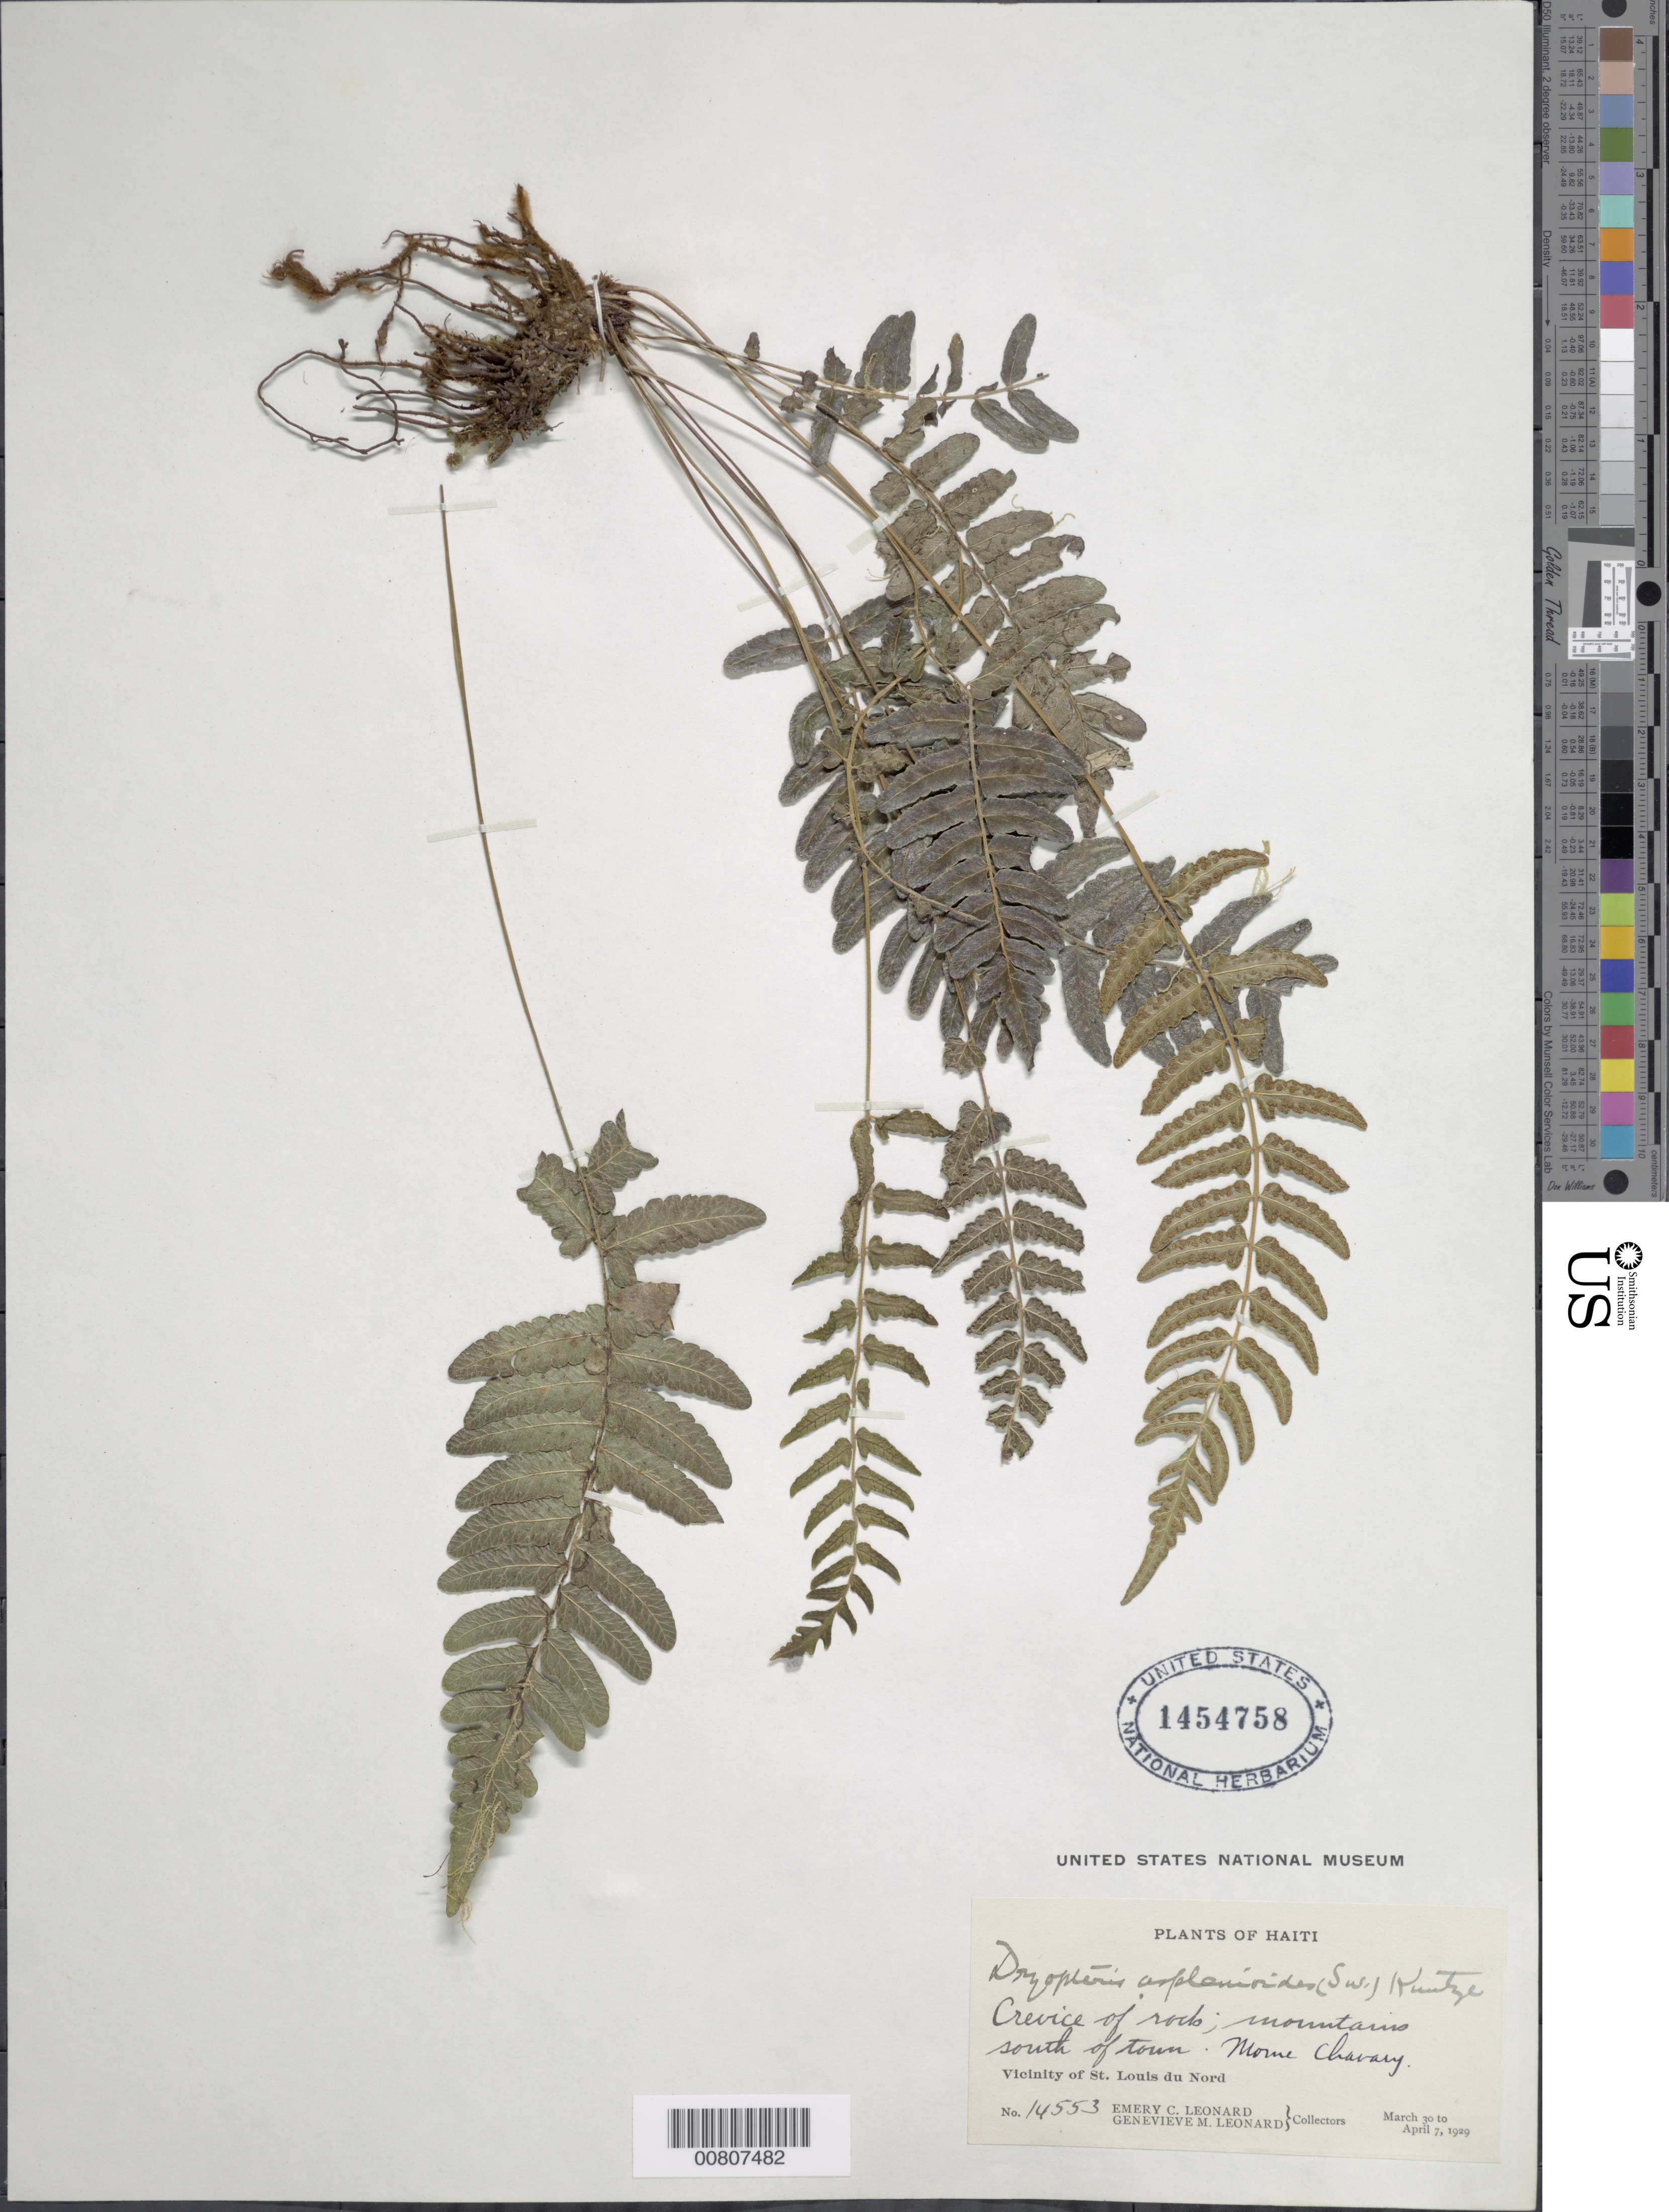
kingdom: Plantae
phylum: Tracheophyta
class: Polypodiopsida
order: Polypodiales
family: Thelypteridaceae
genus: Goniopteris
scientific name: Goniopteris retroflexa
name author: (L.) Pic. Serm.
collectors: E. C. Leonard & G. M. Leonard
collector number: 14553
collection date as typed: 30 Mar 1929 to 07 Apr 1929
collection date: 1929-03-30/1929-04-07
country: Haiti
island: Hispaniola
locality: St. Louis du Nord, Morne Chavary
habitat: Mountains, crevice of rock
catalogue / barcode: US 1454758